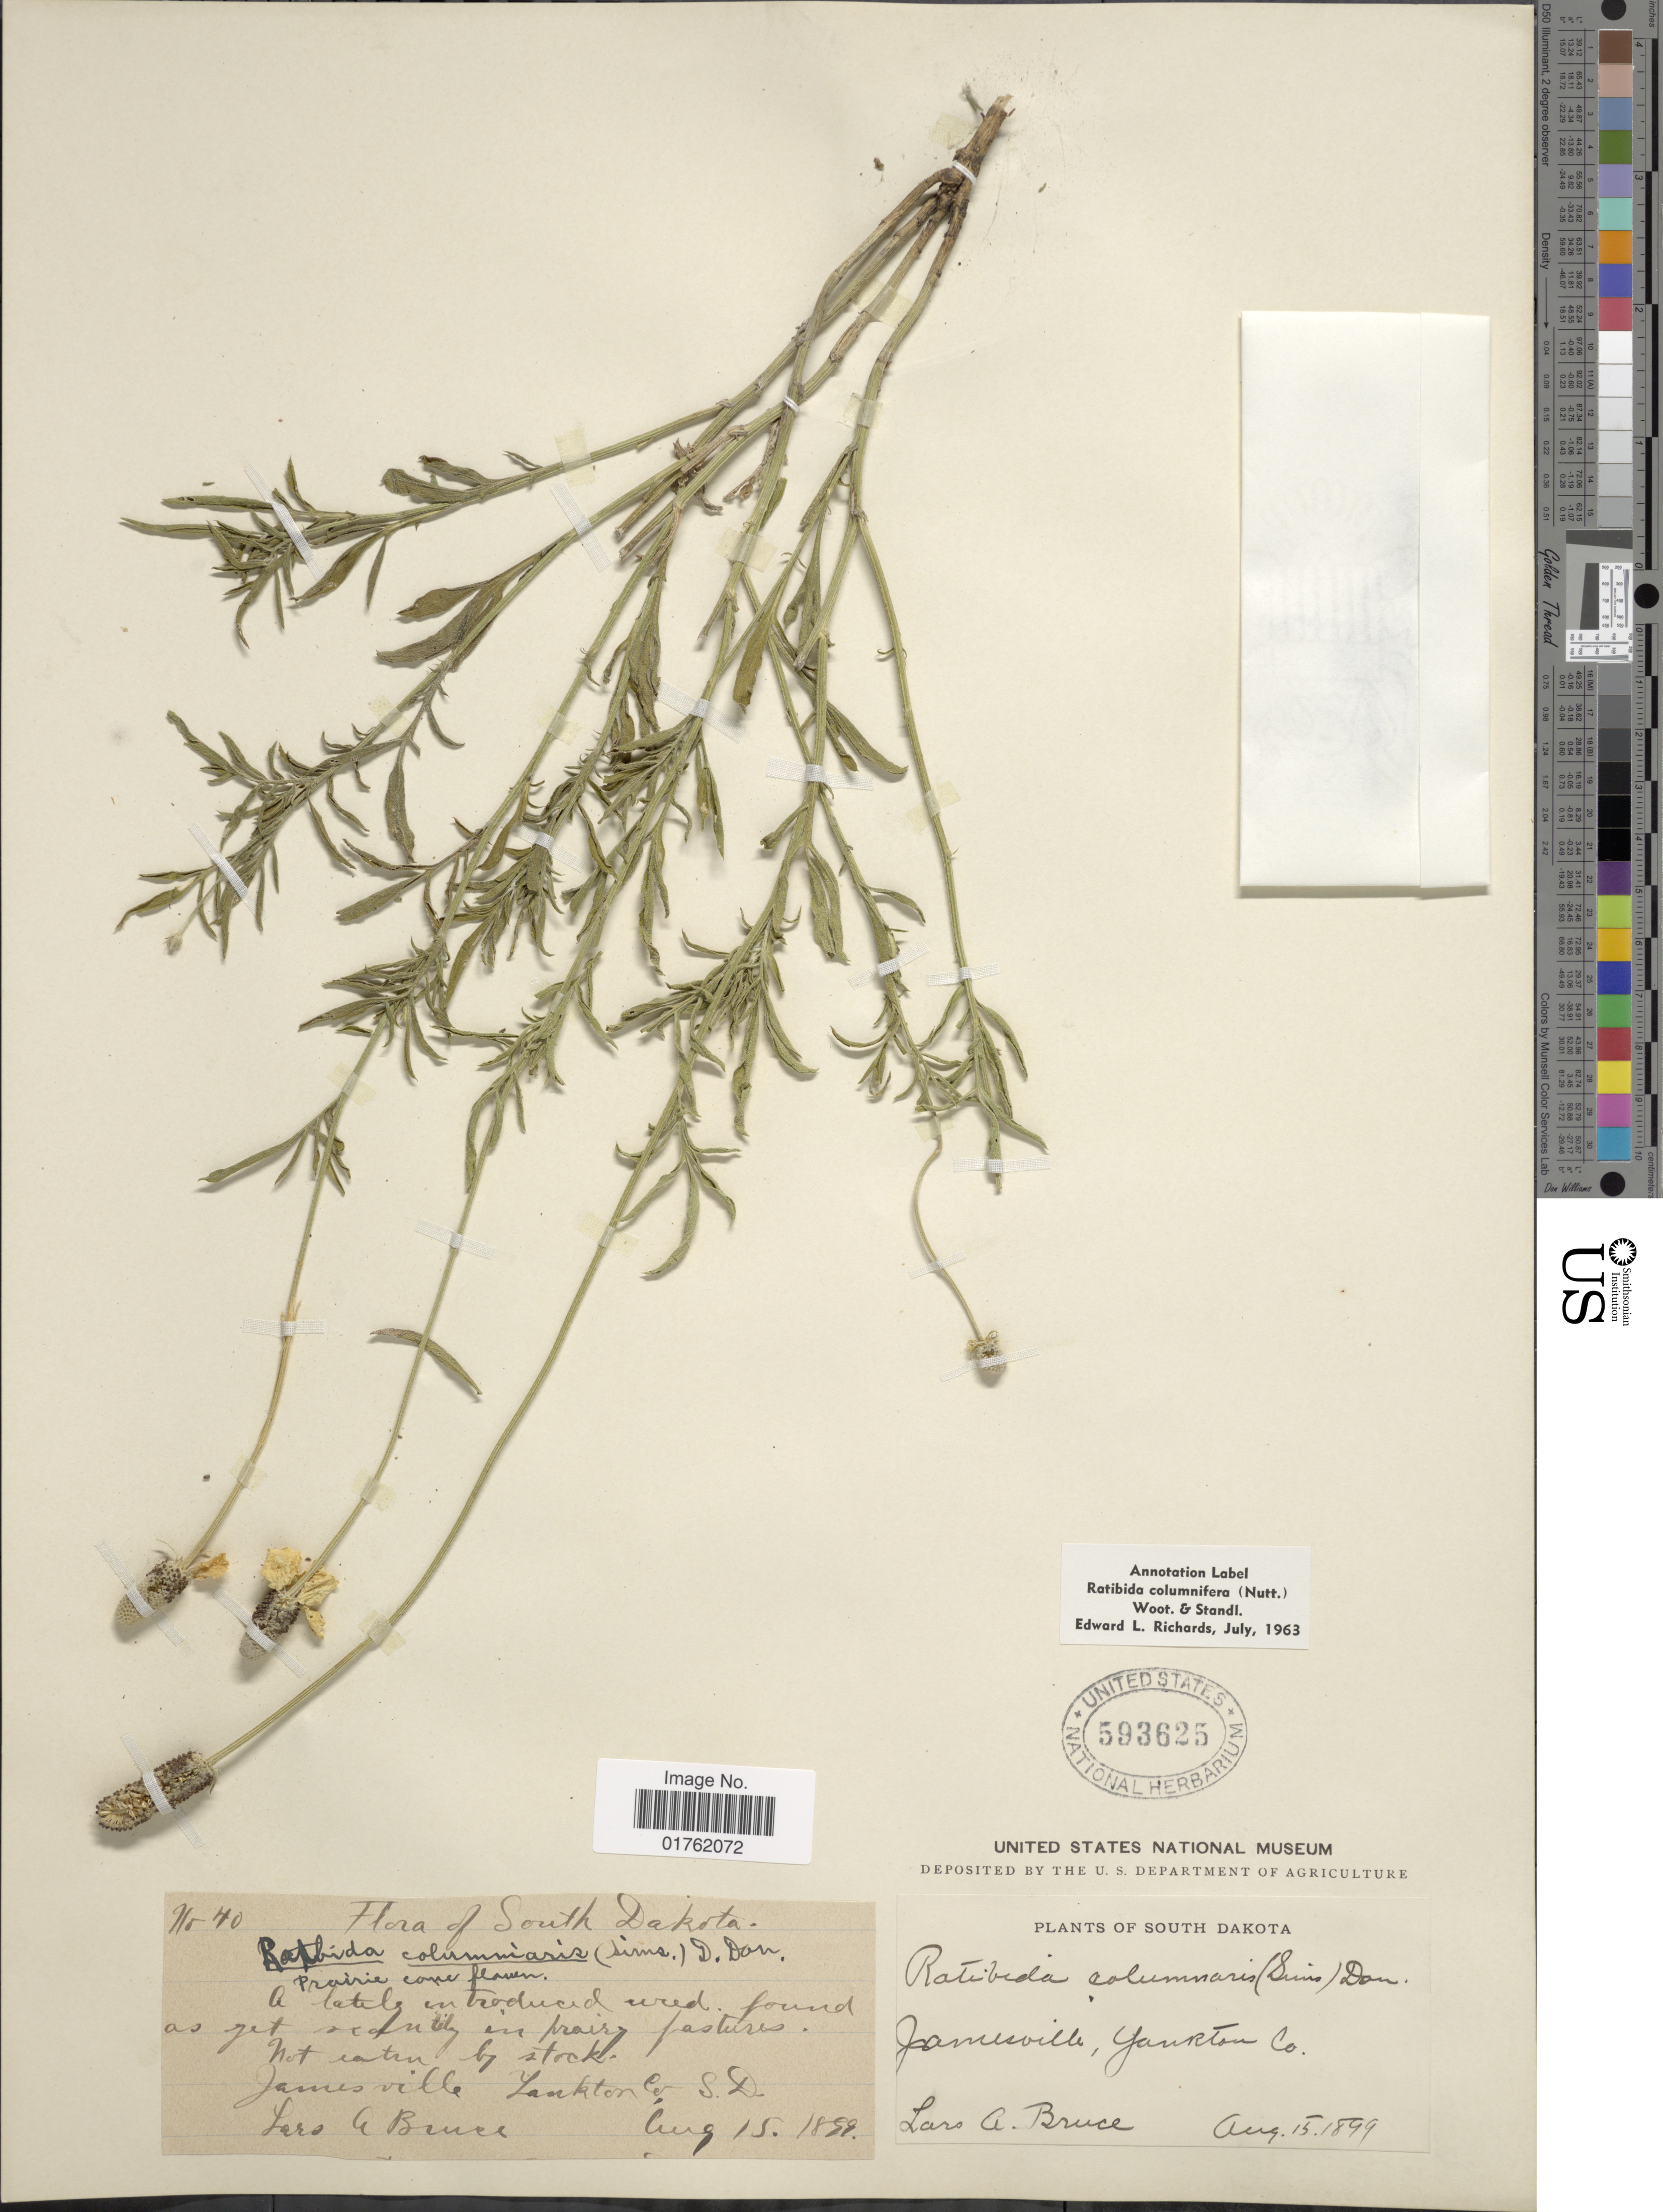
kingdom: Plantae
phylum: Tracheophyta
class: Magnoliopsida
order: Asterales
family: Asteraceae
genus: Ratibida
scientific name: Ratibida columnaris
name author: (Pursh) D. Don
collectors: L. Bruce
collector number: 40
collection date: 1899-08-15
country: United States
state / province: South Dakota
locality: Jamesville, Yankton Co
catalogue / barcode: US 593625